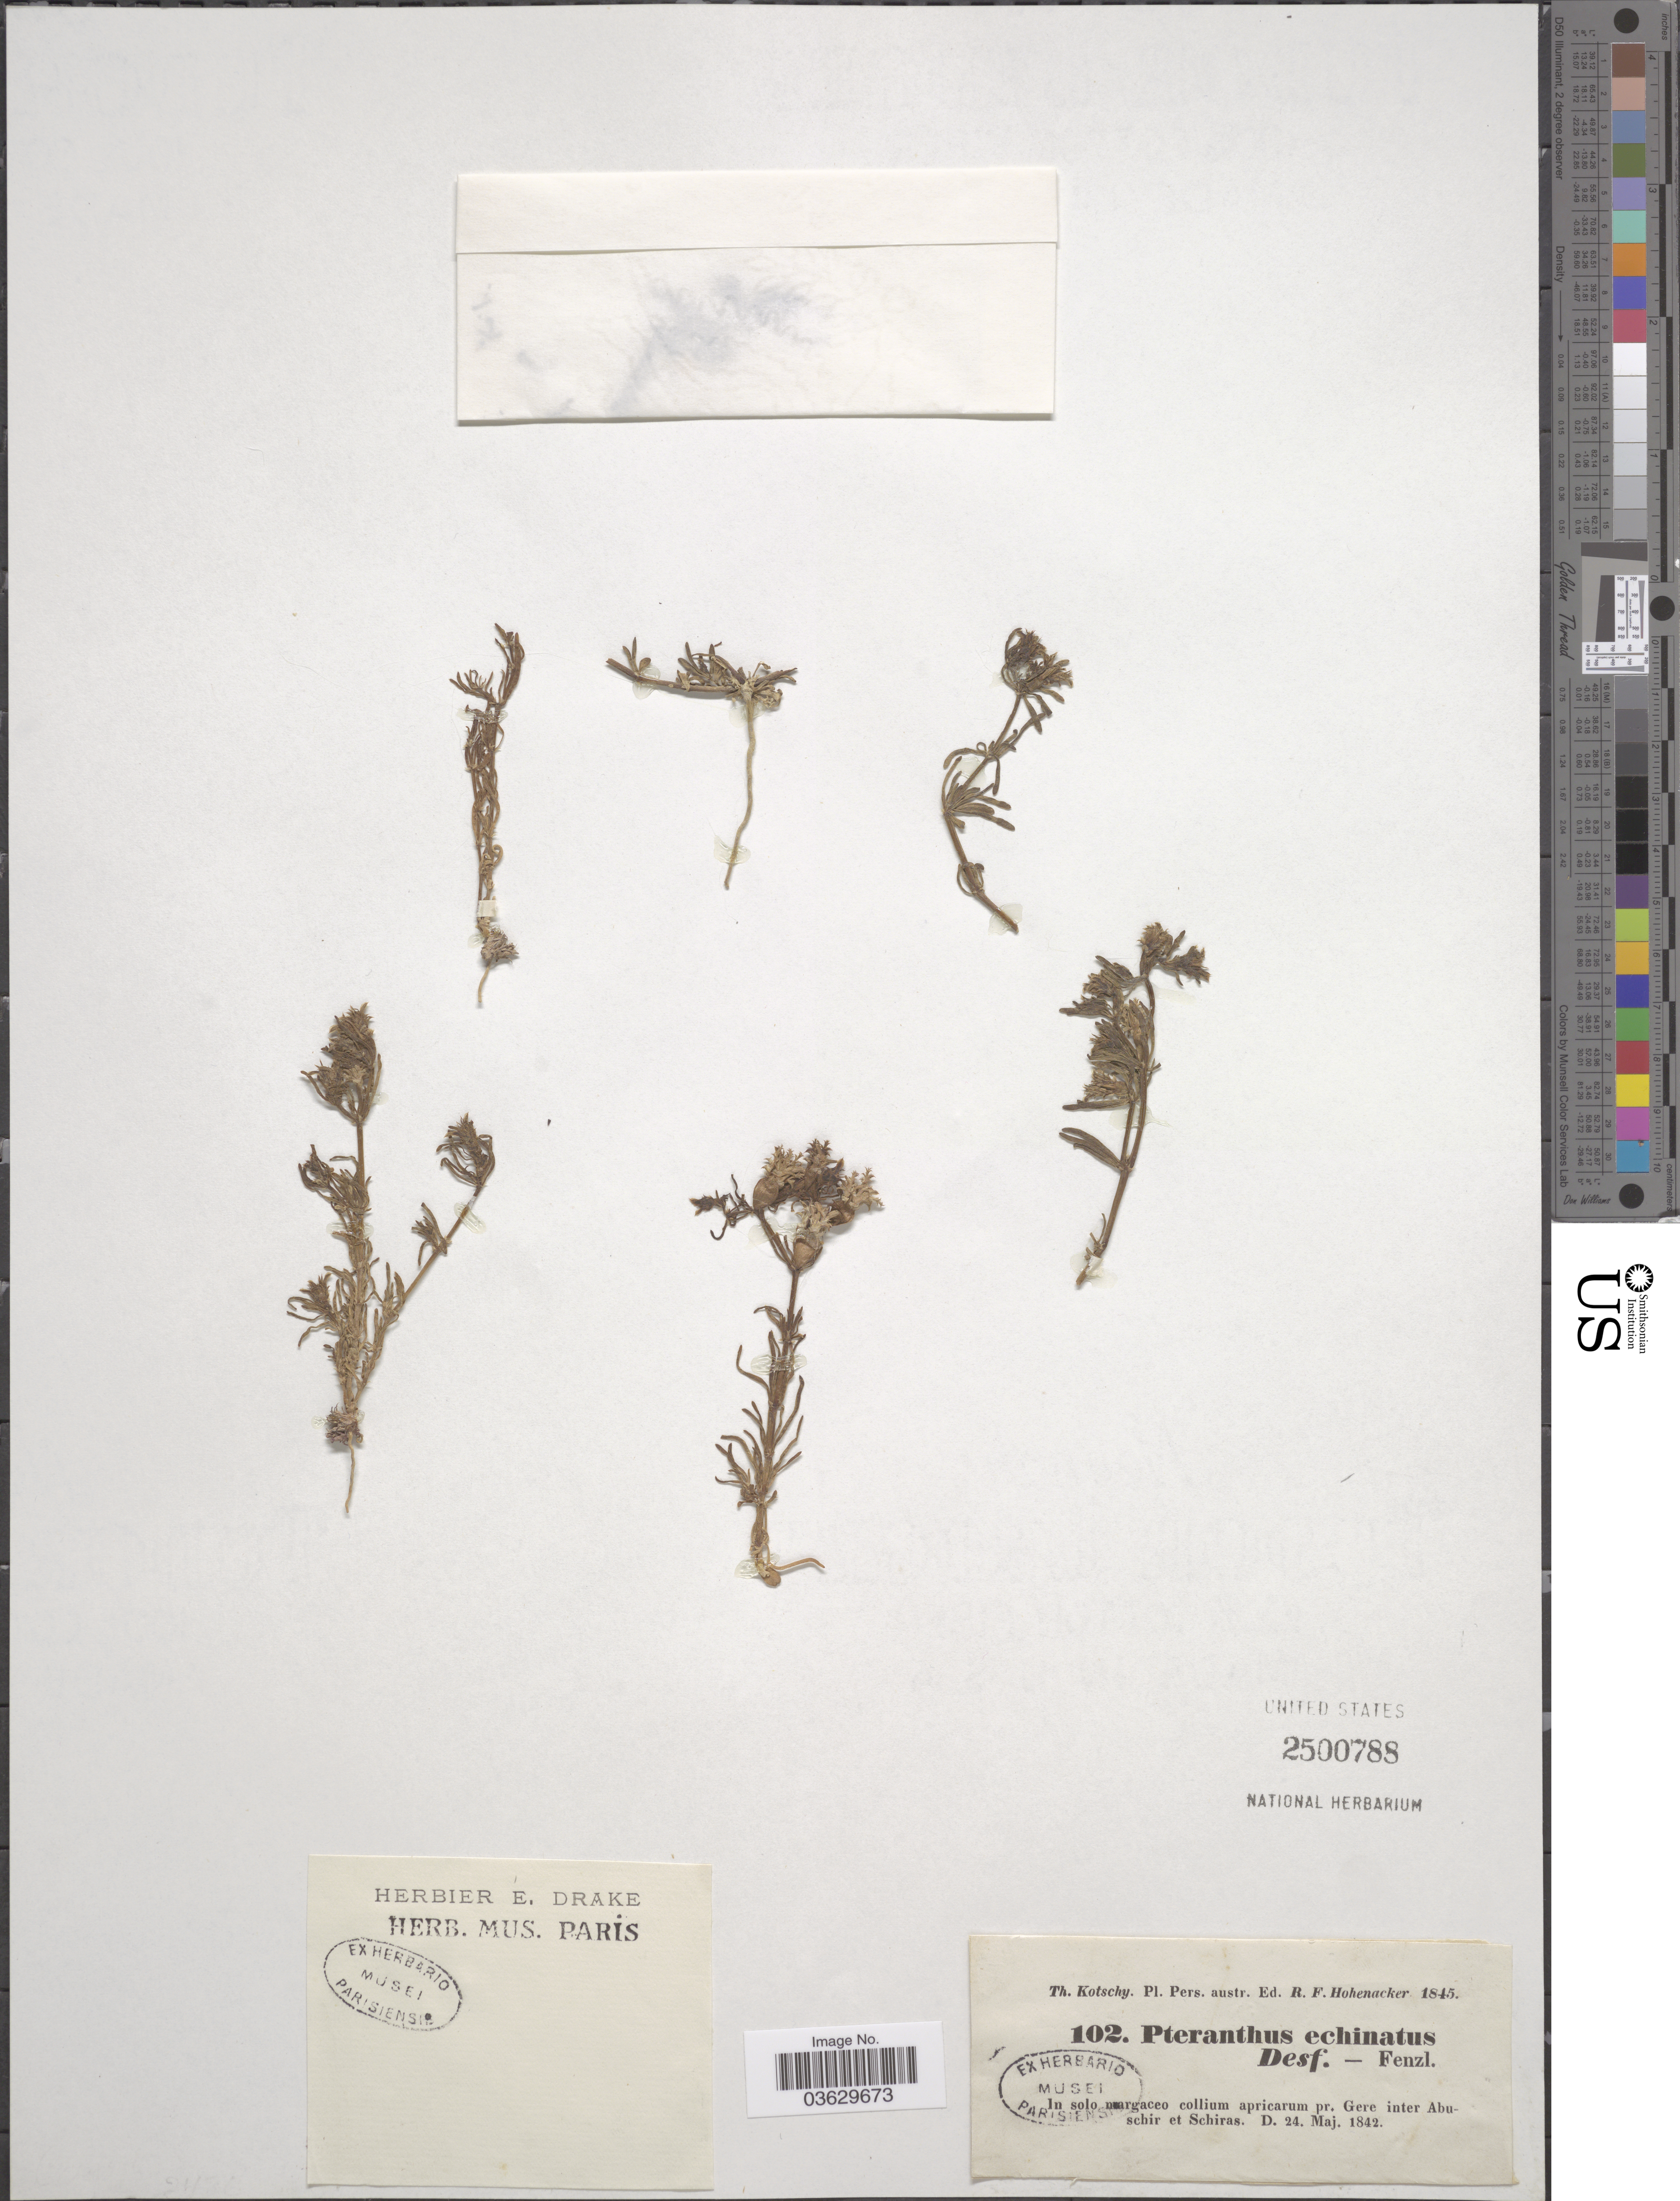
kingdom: Plantae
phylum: Tracheophyta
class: Magnoliopsida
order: Caryophyllales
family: Caryophyllaceae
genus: Pteranthus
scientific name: Pteranthus echinatus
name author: Desf.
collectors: K. G. Kotschy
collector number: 102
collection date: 1842-05-24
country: Iran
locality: Pers. austr. In solo margaceo collium apricarum pr. Gere inter Abuschir et Schiras.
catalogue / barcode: US 2500788